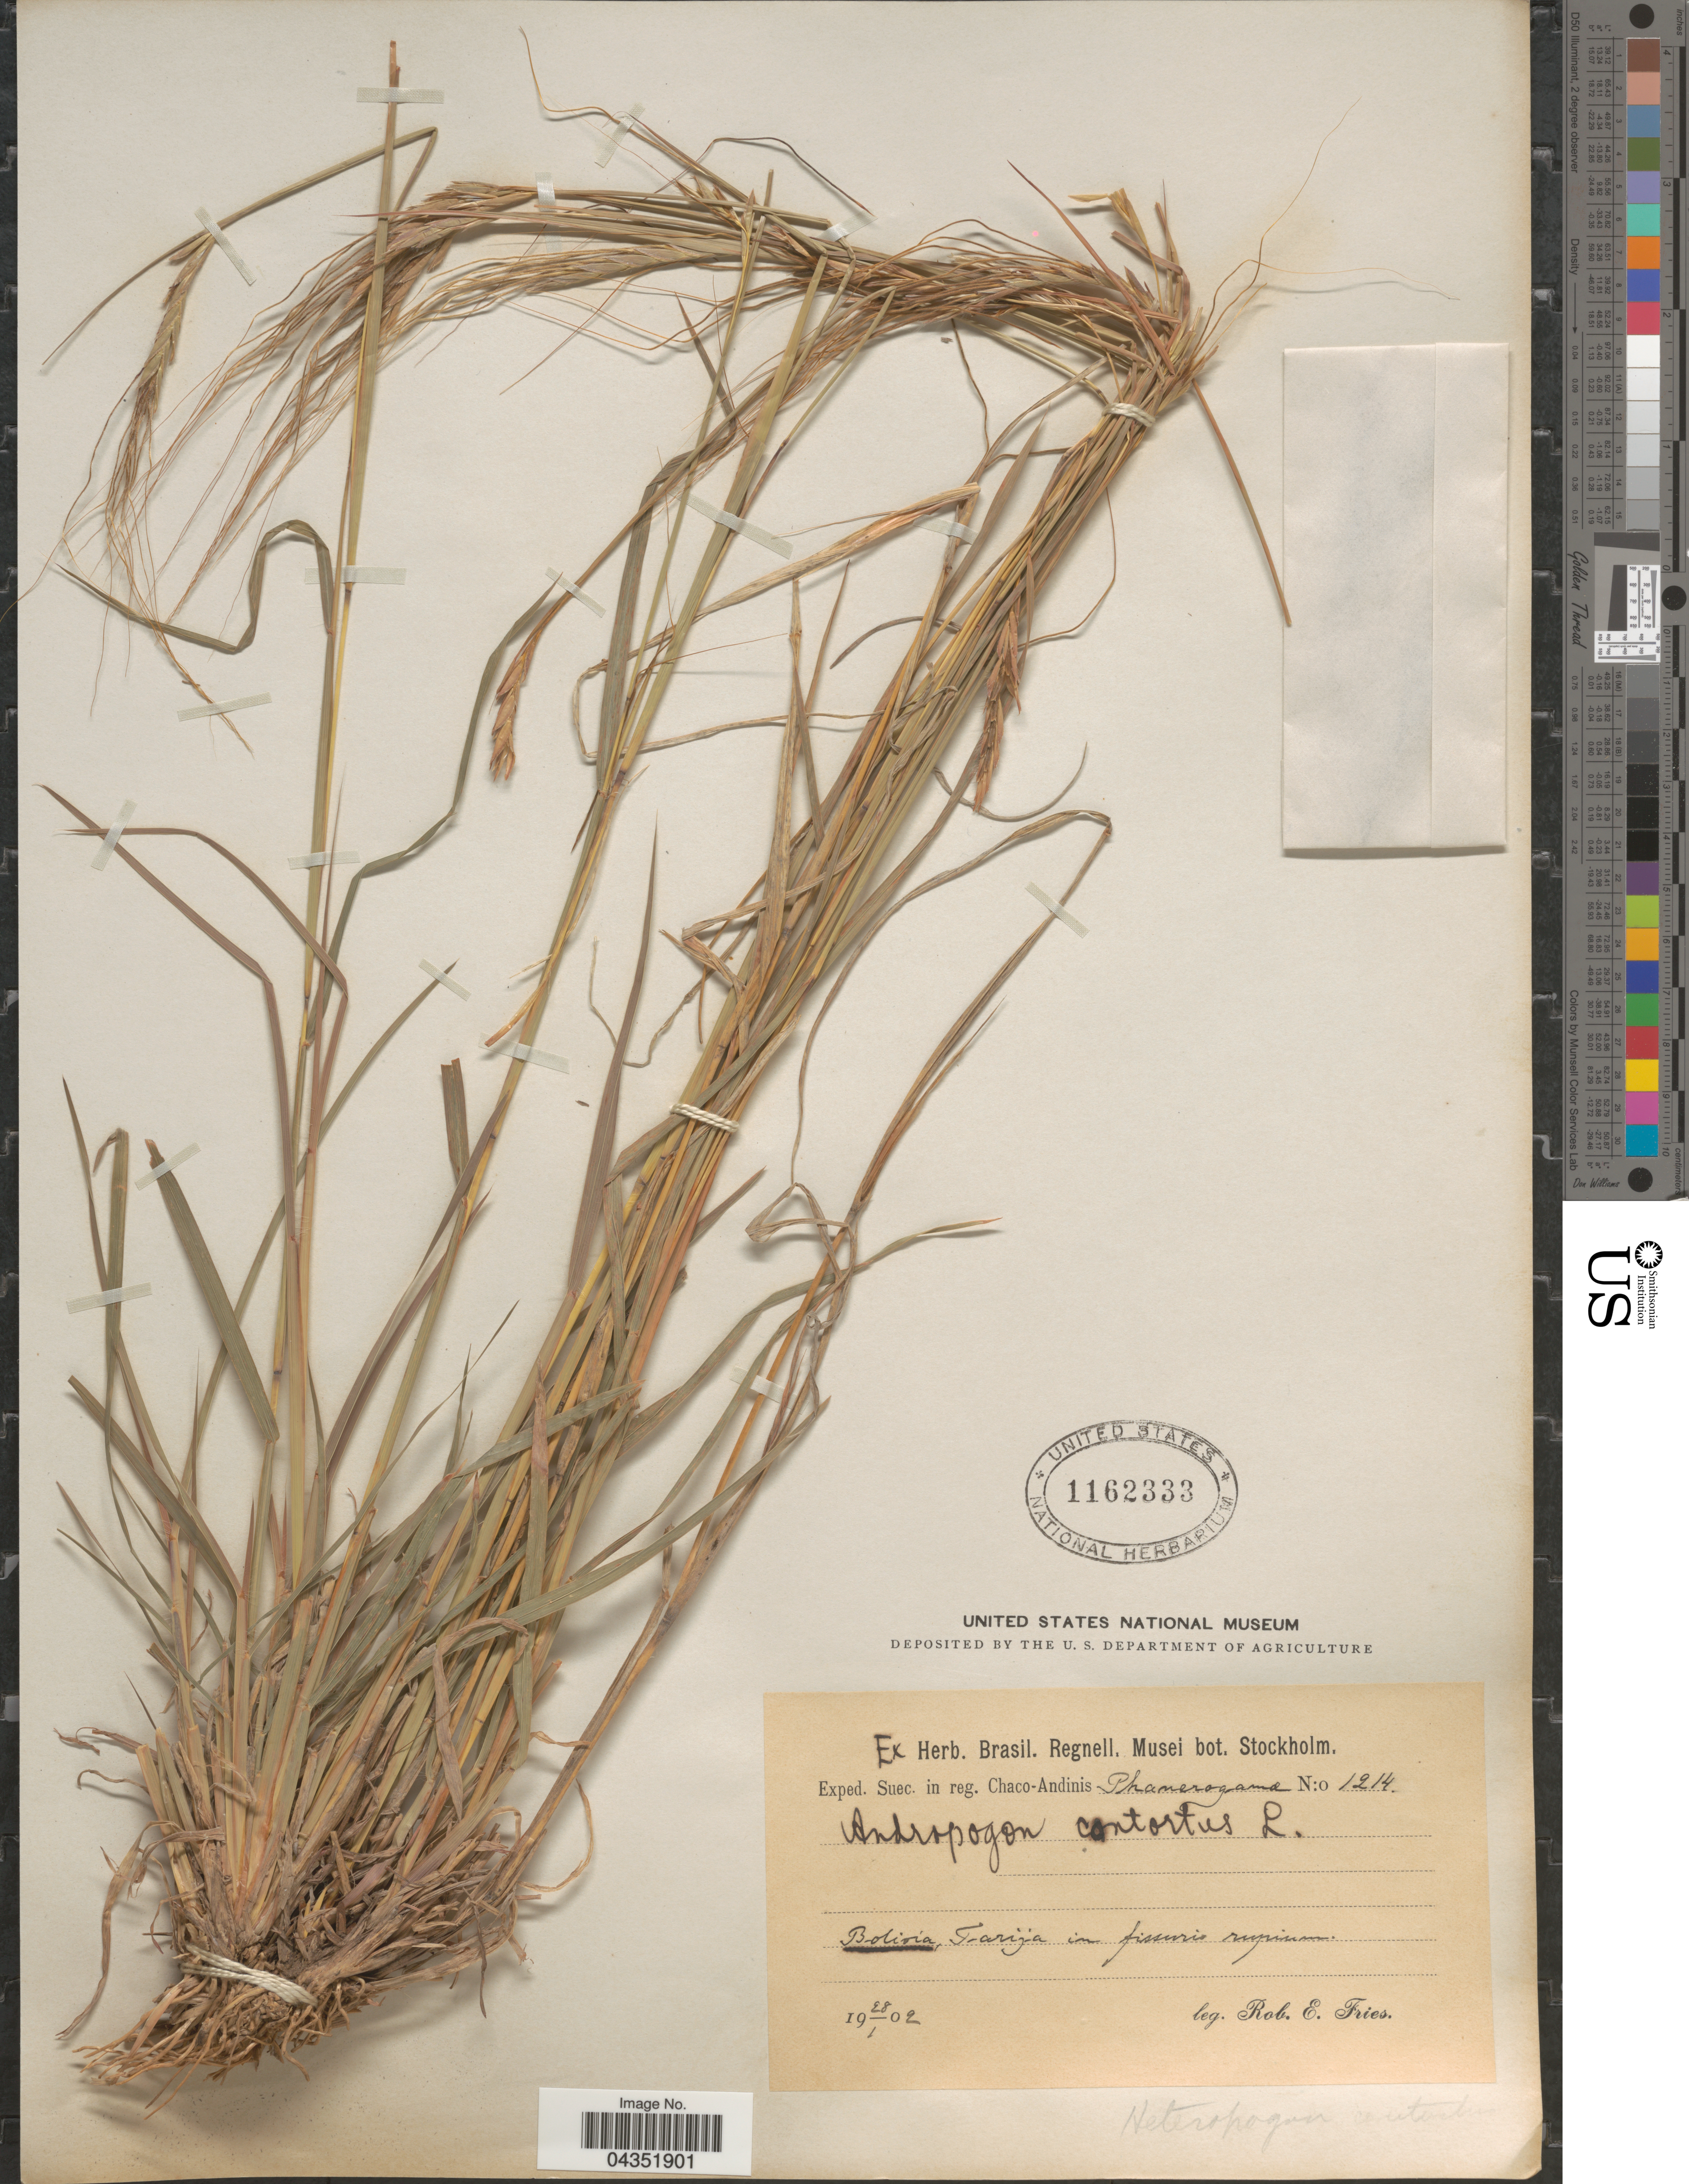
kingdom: Plantae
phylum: Tracheophyta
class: Liliopsida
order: Poales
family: Poaceae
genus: Heteropogon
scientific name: Heteropogon contortus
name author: (L.) P. Beauv. ex Roem. & Schult.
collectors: R. E. Fries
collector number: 1214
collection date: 1902-01-28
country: Bolivia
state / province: Tarija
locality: Exped. Suec. in reg. Chaco-Andinis. Tarija in fissuris rupium.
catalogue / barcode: US 1162333